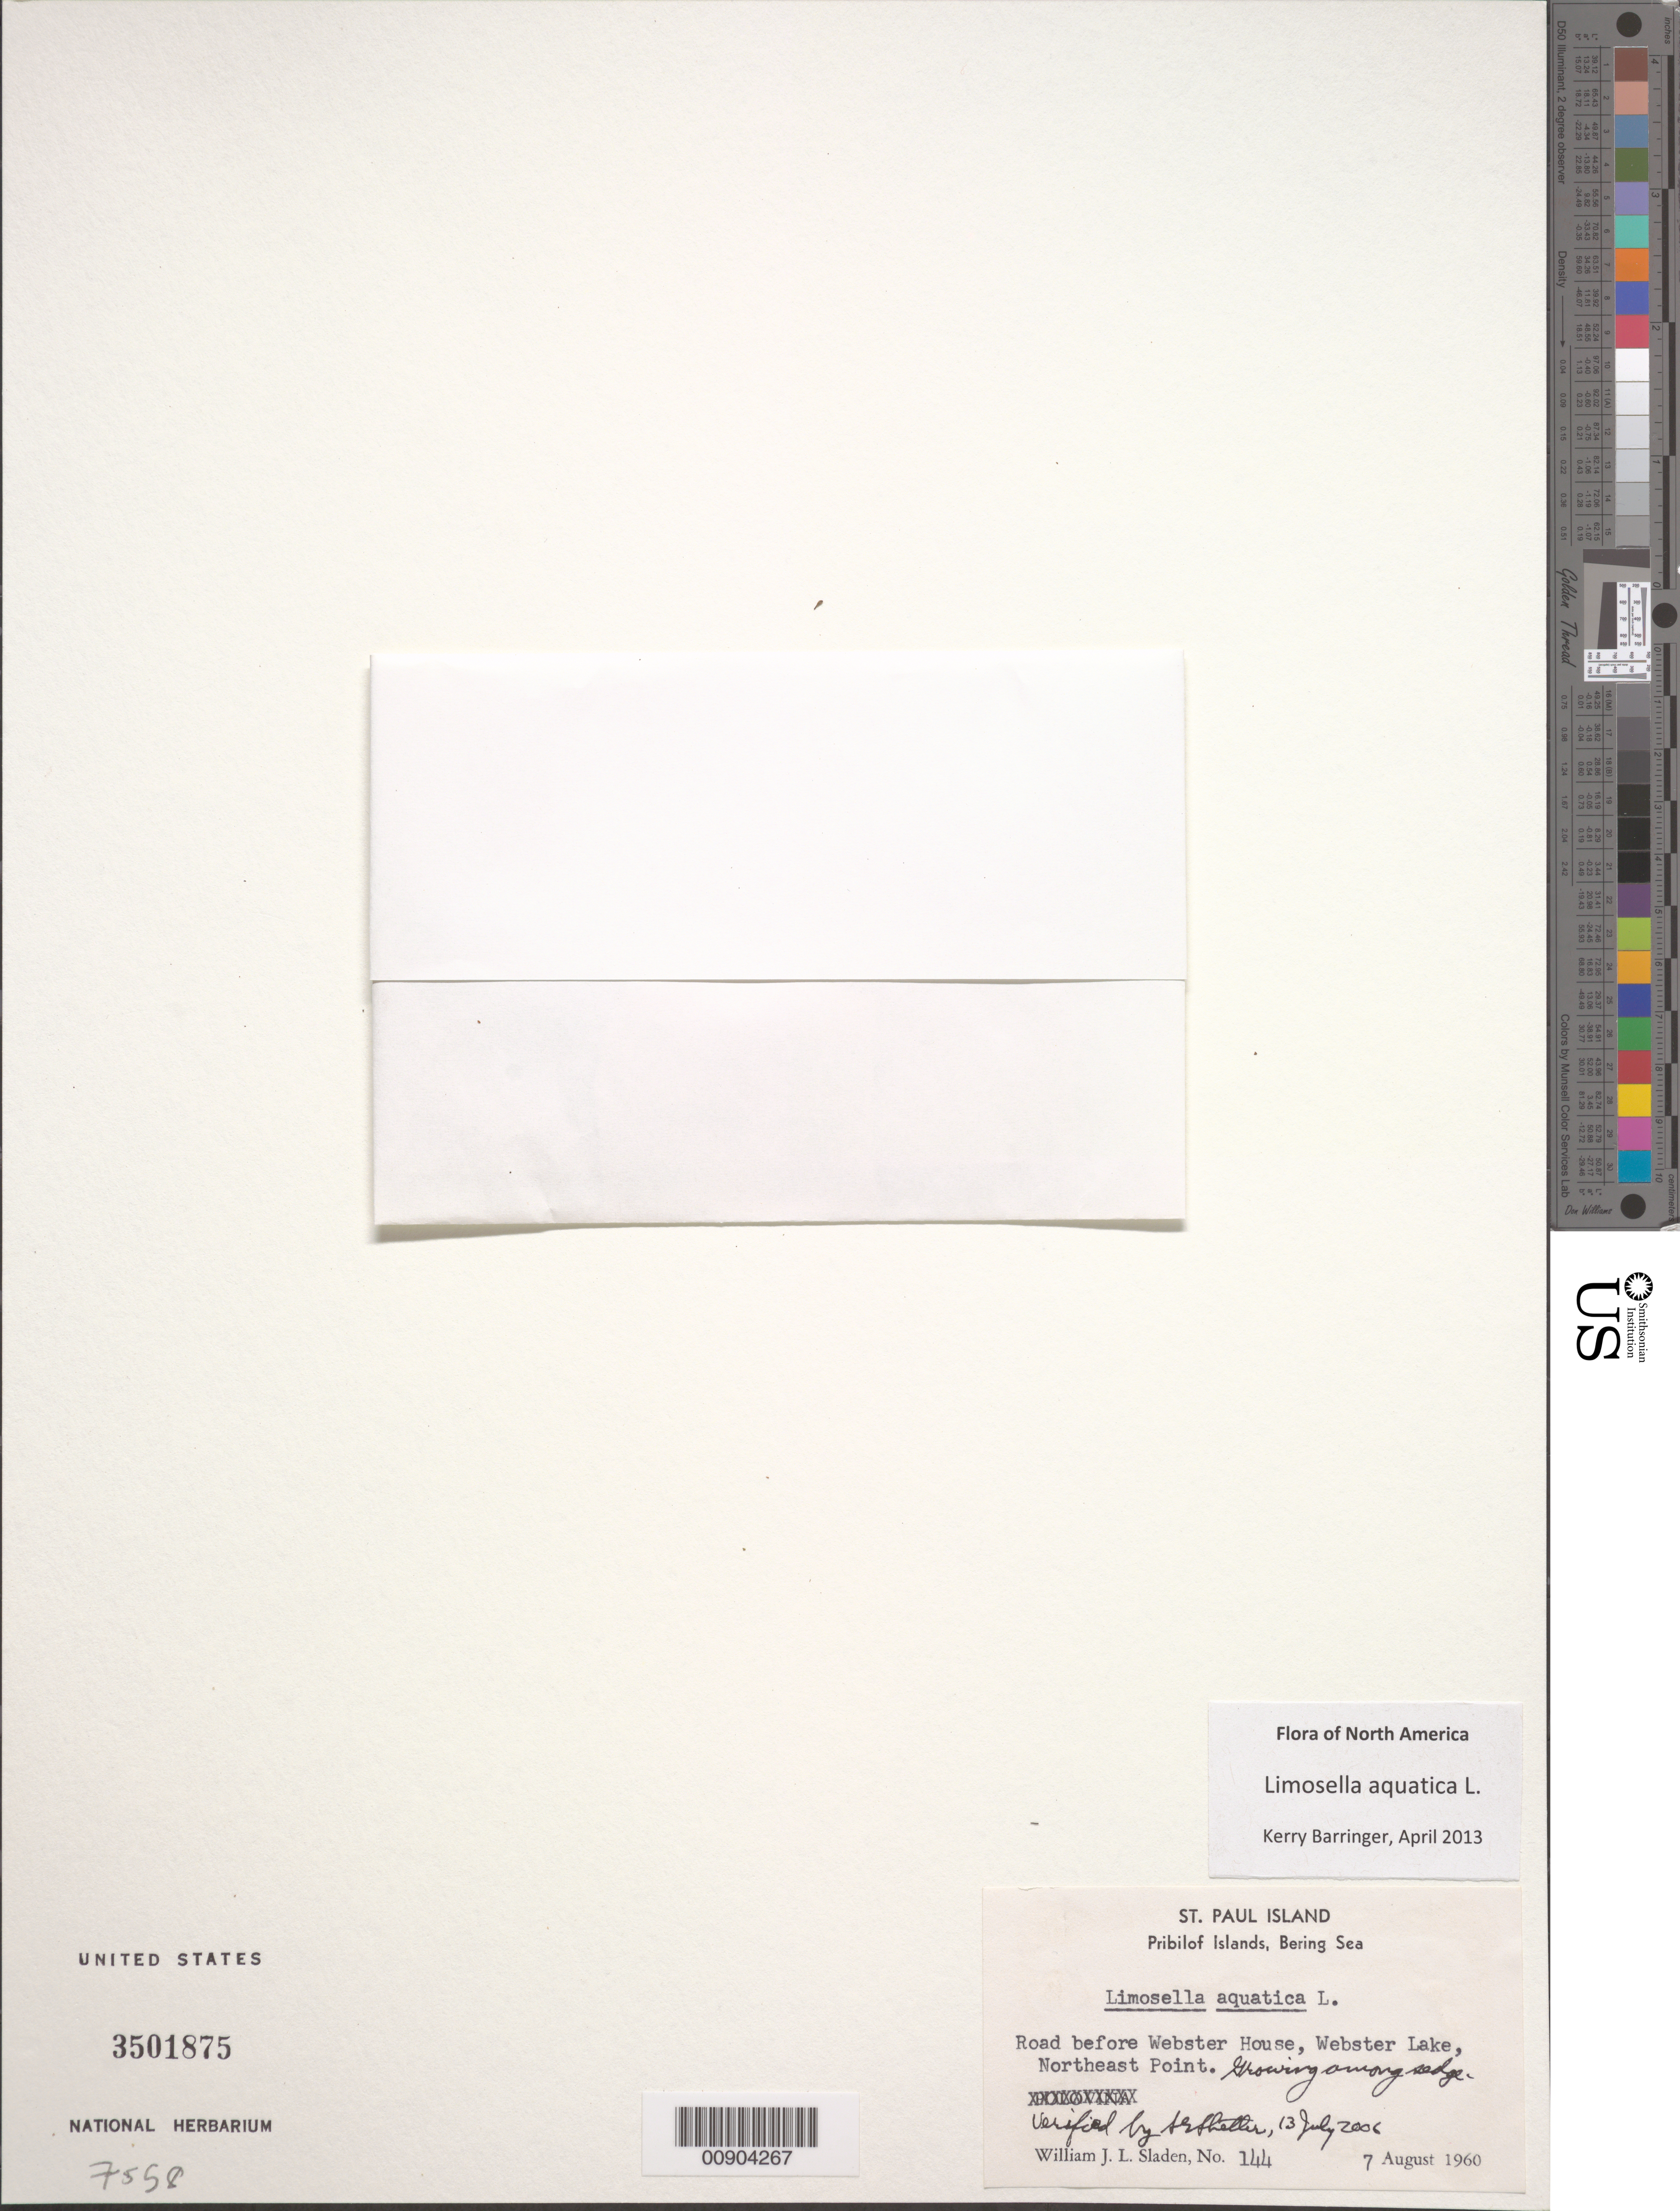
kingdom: Plantae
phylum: Tracheophyta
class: Magnoliopsida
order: Lamiales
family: Scrophulariaceae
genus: Limosella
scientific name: Limosella aquatica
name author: L.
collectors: W. Sladen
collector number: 144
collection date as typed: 07 Aug 1960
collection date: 1960-08-07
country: United States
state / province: Alaska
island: St. Paul Island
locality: St. Paul Island. Road before Webster House, Webster Lake, Northeast Point., Bering Sea, Pribilof Islands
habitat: Growing among sedge.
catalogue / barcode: US 3501875